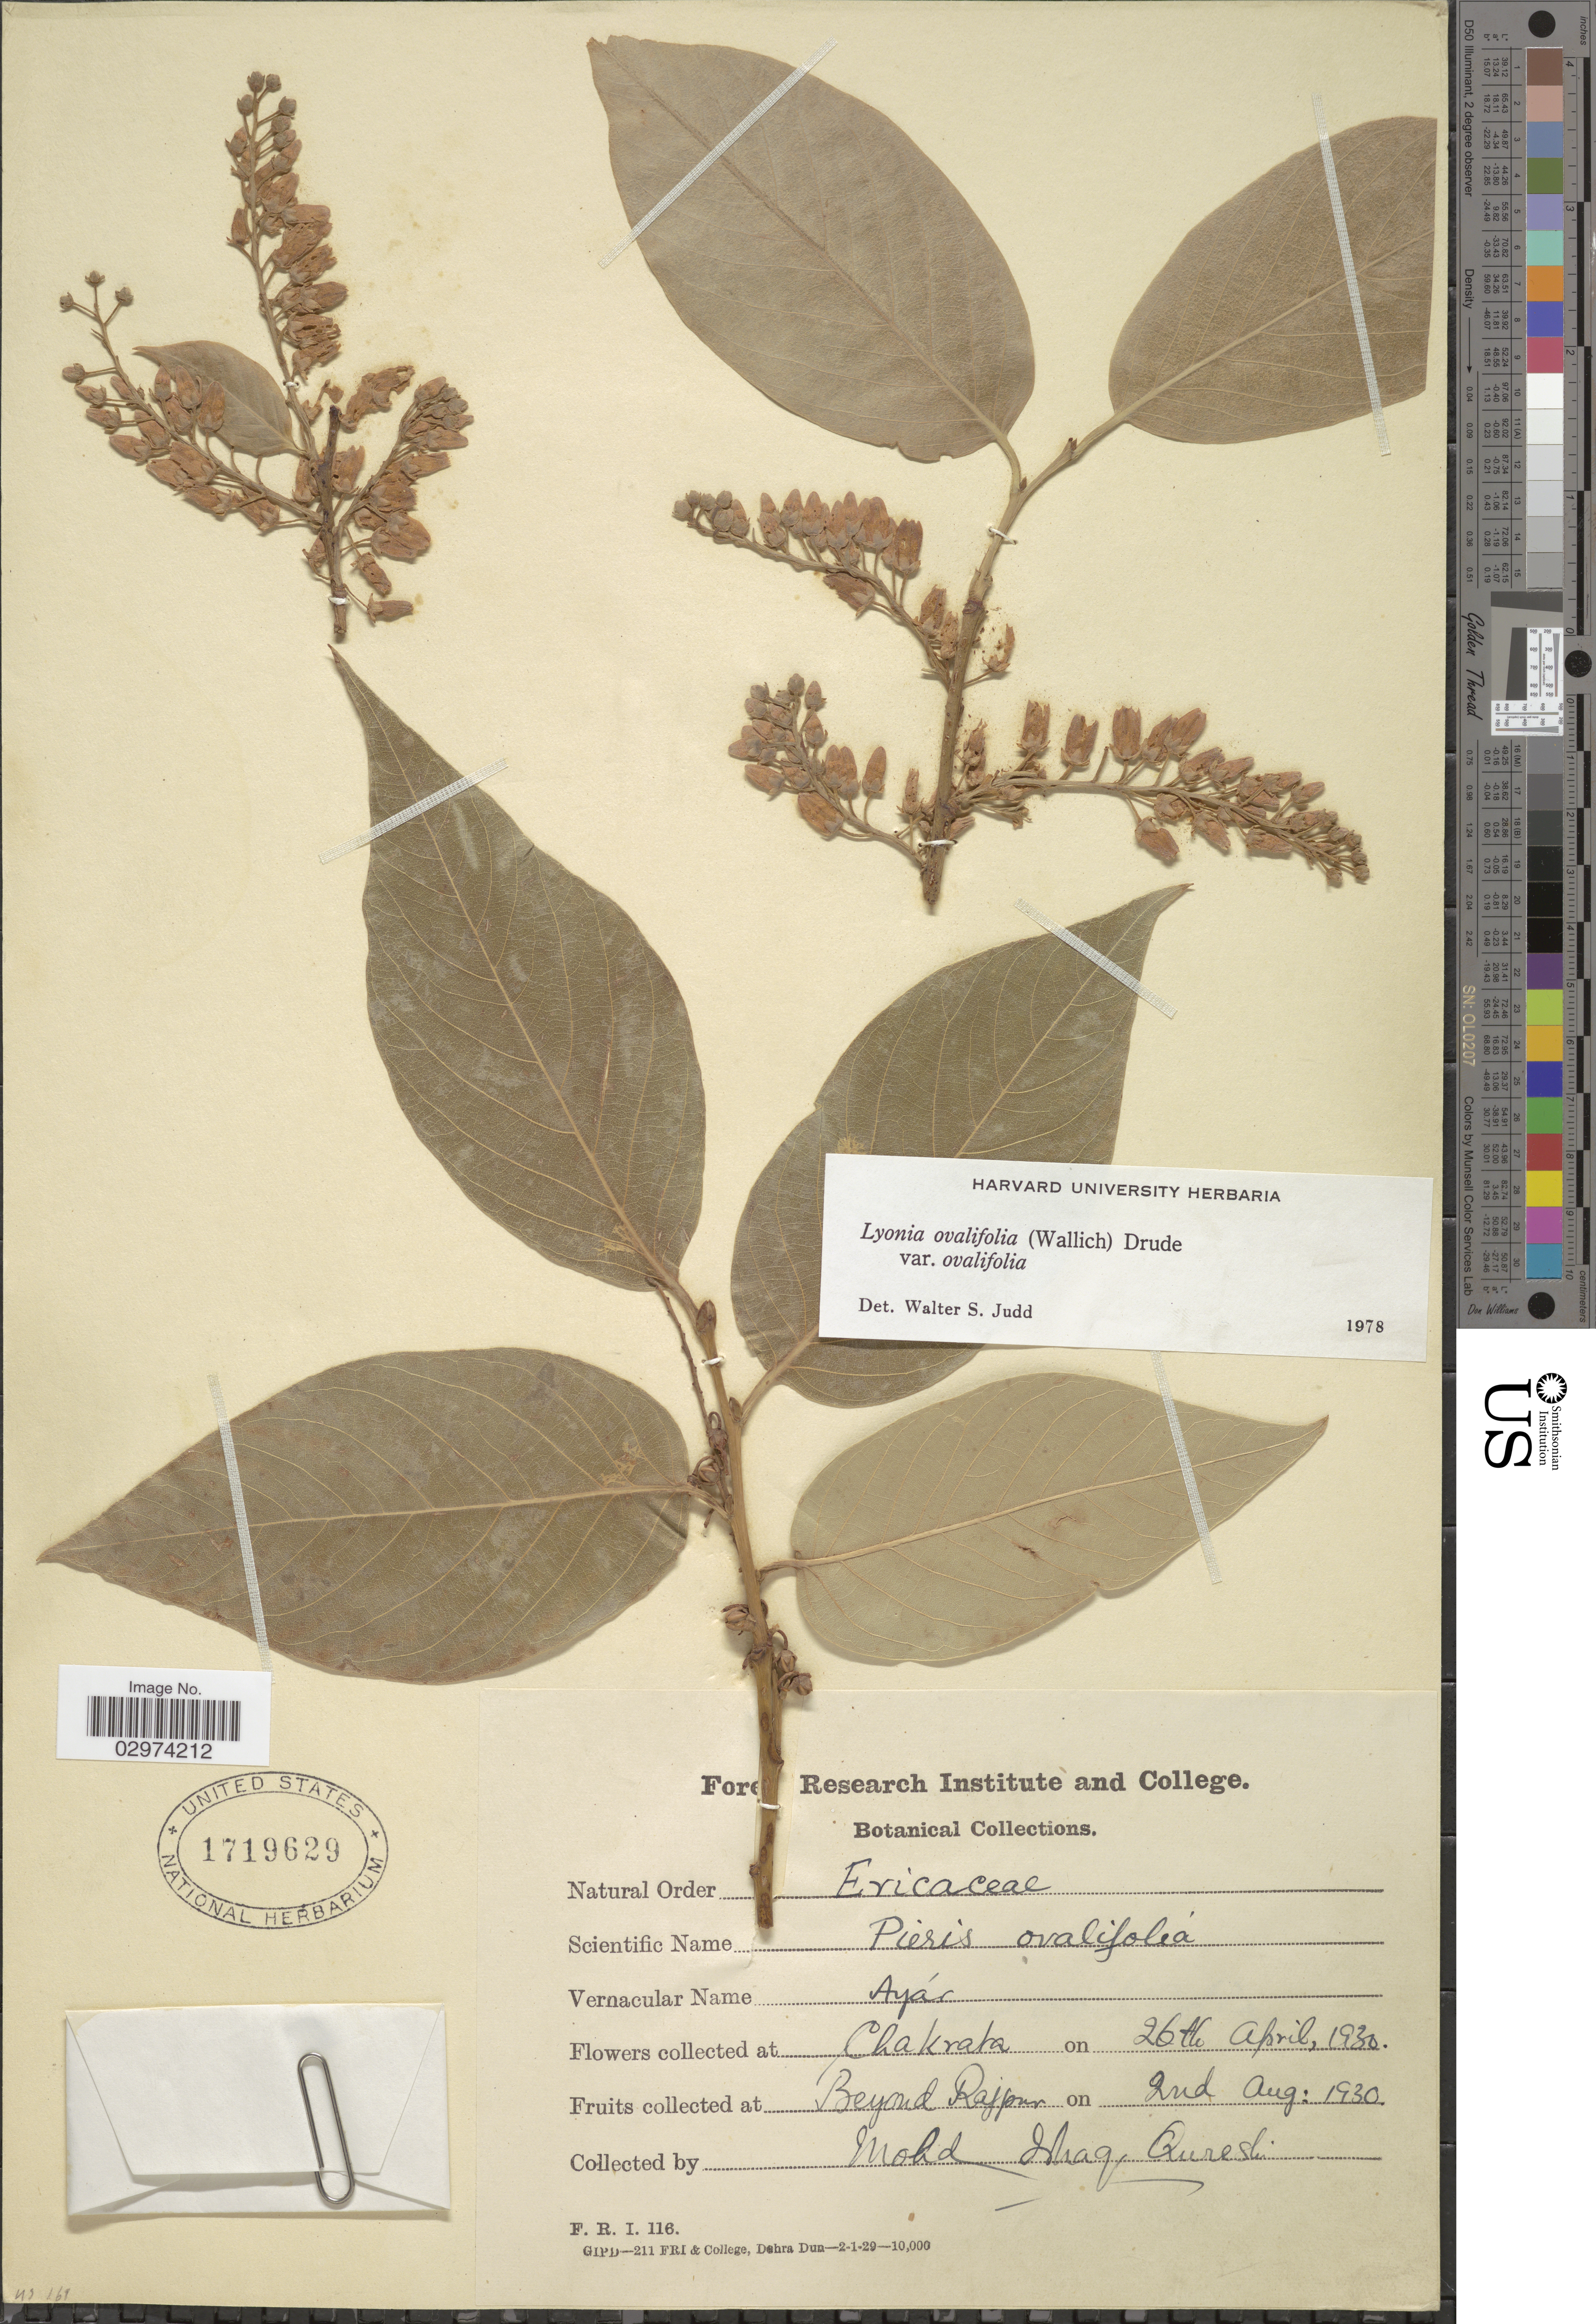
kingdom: Plantae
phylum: Tracheophyta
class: Magnoliopsida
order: Ericales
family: Ericaceae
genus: Lyonia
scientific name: Lyonia ovalifolia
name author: (Wall.) Drude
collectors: M. Qureshi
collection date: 1930-04-26/1930-08-02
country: India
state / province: Uttarakhand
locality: Chakrata. Beyond Rajpur.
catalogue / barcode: US 1719629